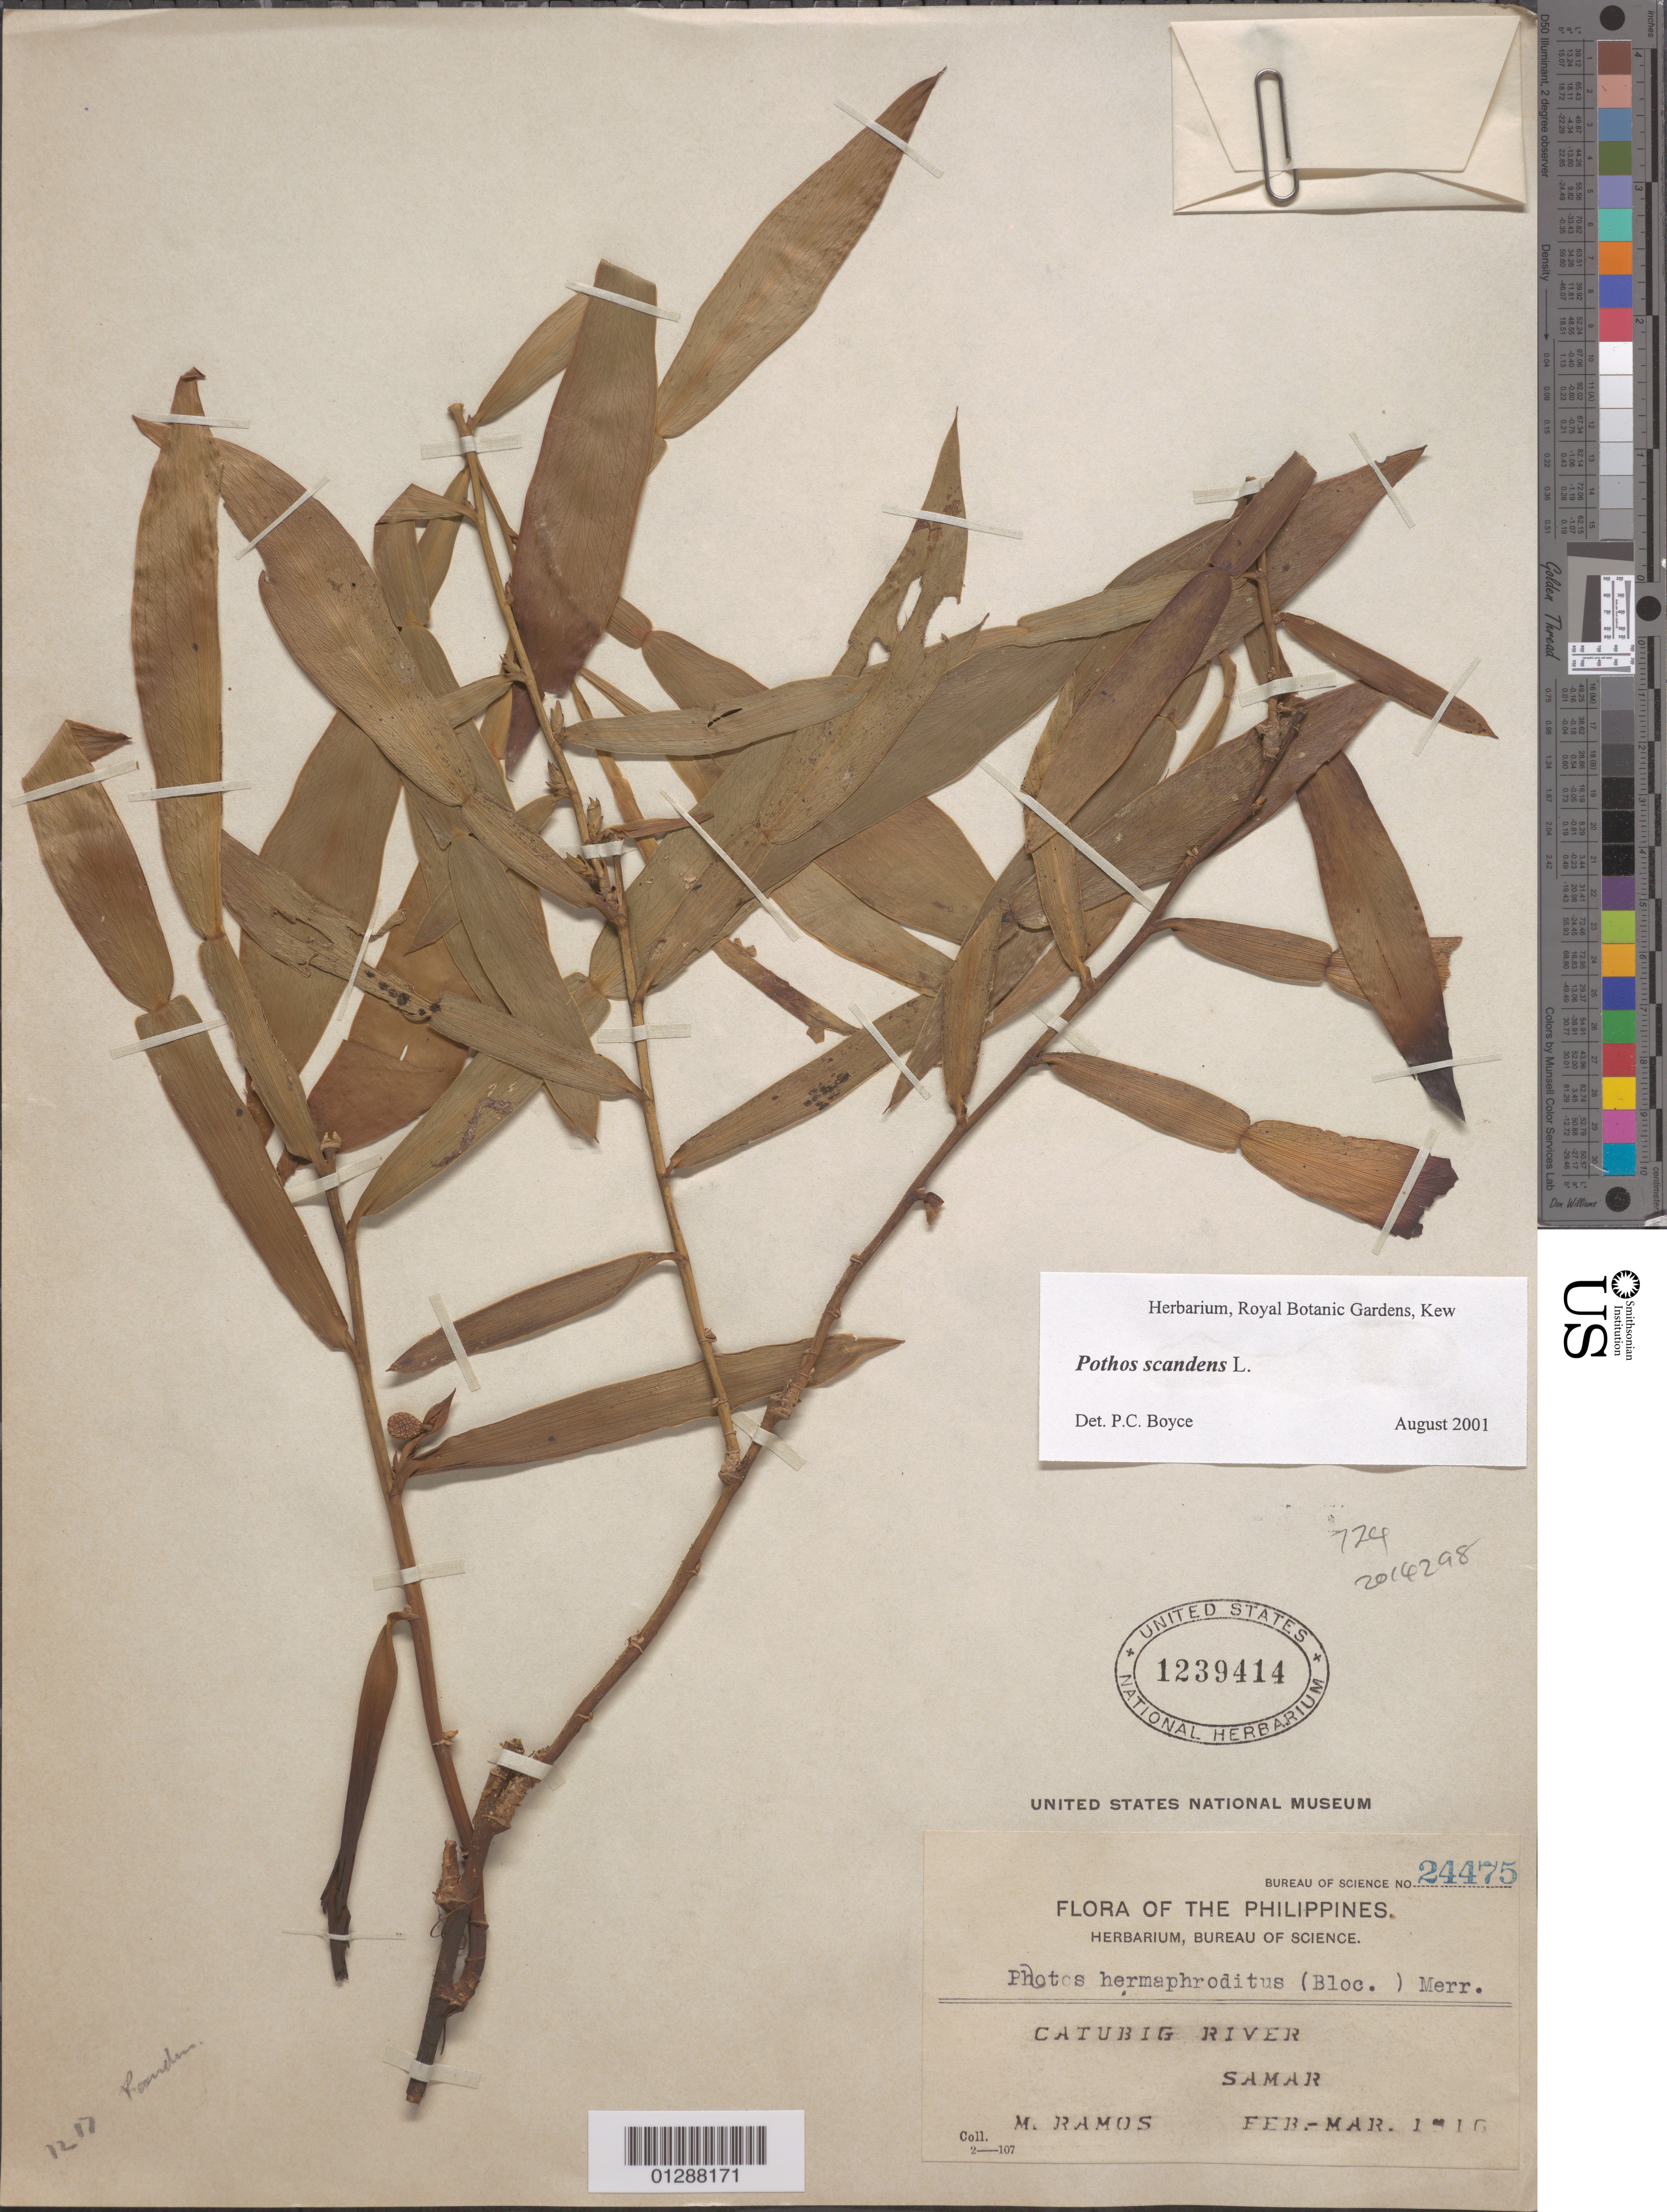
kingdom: Plantae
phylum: Tracheophyta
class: Liliopsida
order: Alismatales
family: Araceae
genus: Pothos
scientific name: Pothos scandens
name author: L.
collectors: M. Ramos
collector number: Bureau of Science 24475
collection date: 1916-02/1916-03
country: Philippines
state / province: Eastern Visayas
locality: Catubig River. Samar.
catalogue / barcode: US 1239414